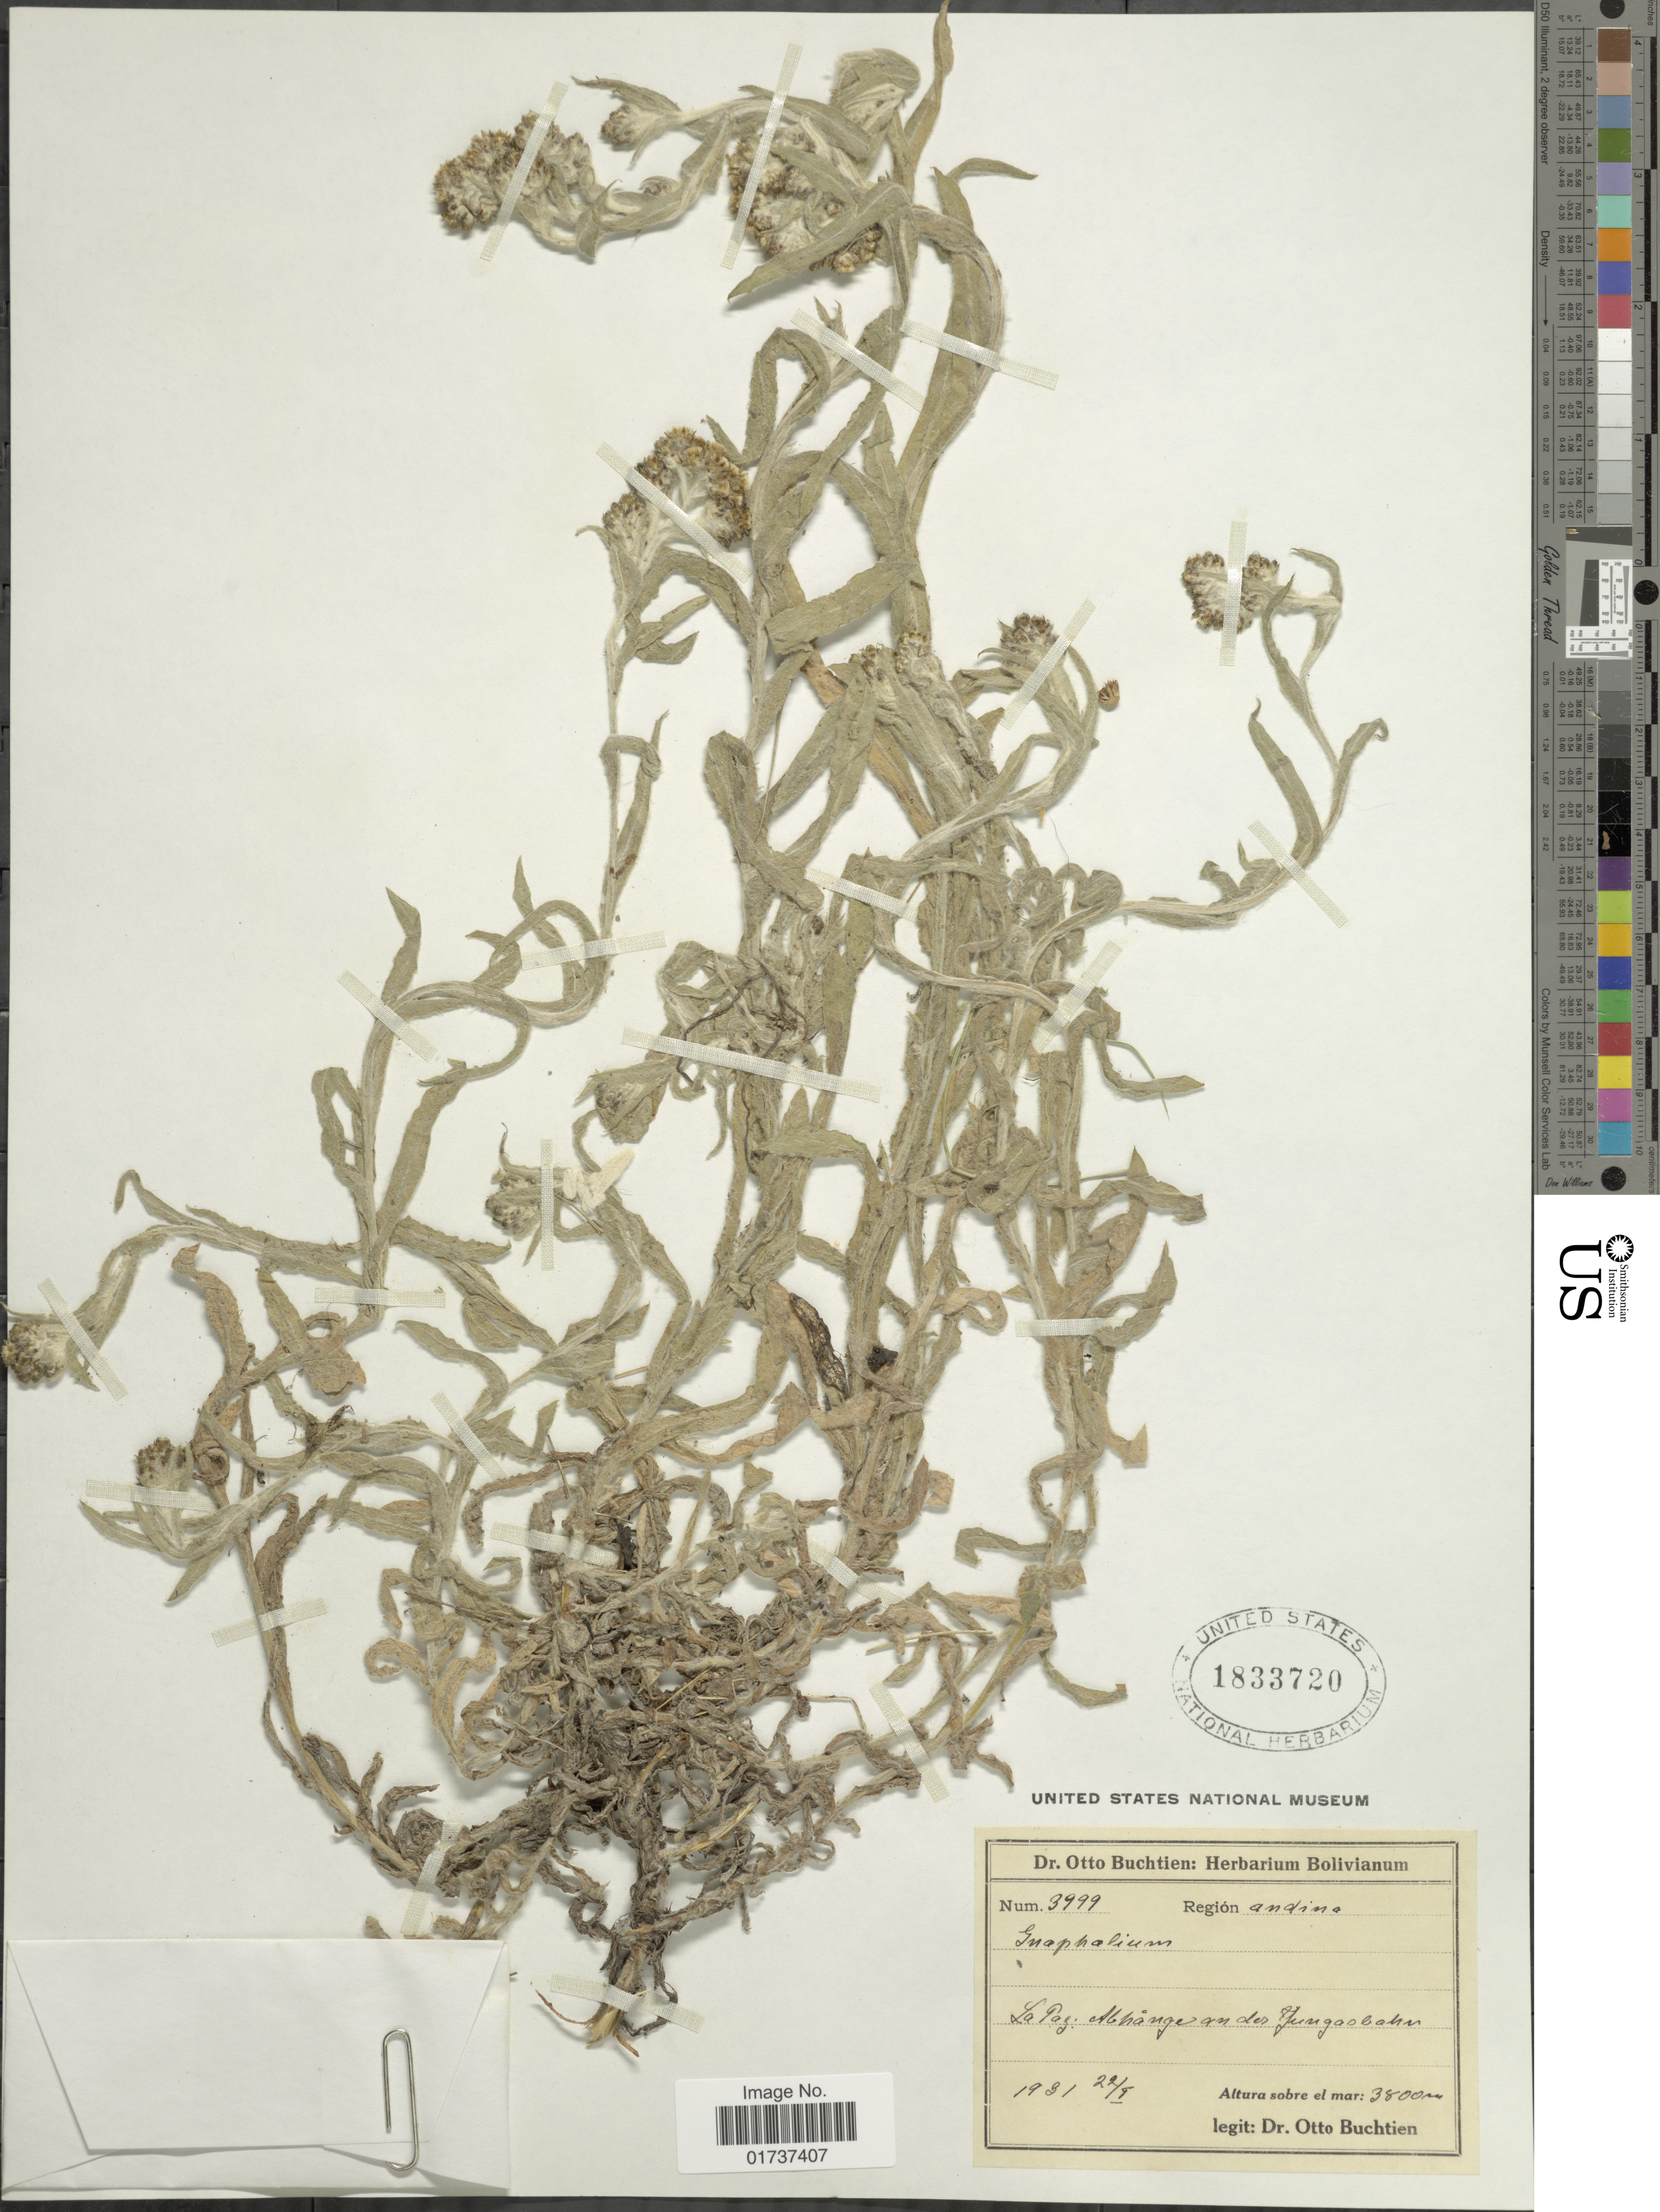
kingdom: Plantae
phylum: Tracheophyta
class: Magnoliopsida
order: Asterales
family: Asteraceae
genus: Gnaphalium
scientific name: Gnaphalium sp.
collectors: O. Buchtien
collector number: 3999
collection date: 1931-04-22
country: Bolivia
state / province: La Paz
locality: Región andina, La Paz: Abhånge des Jungasbahen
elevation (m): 3800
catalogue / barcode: US 1833720